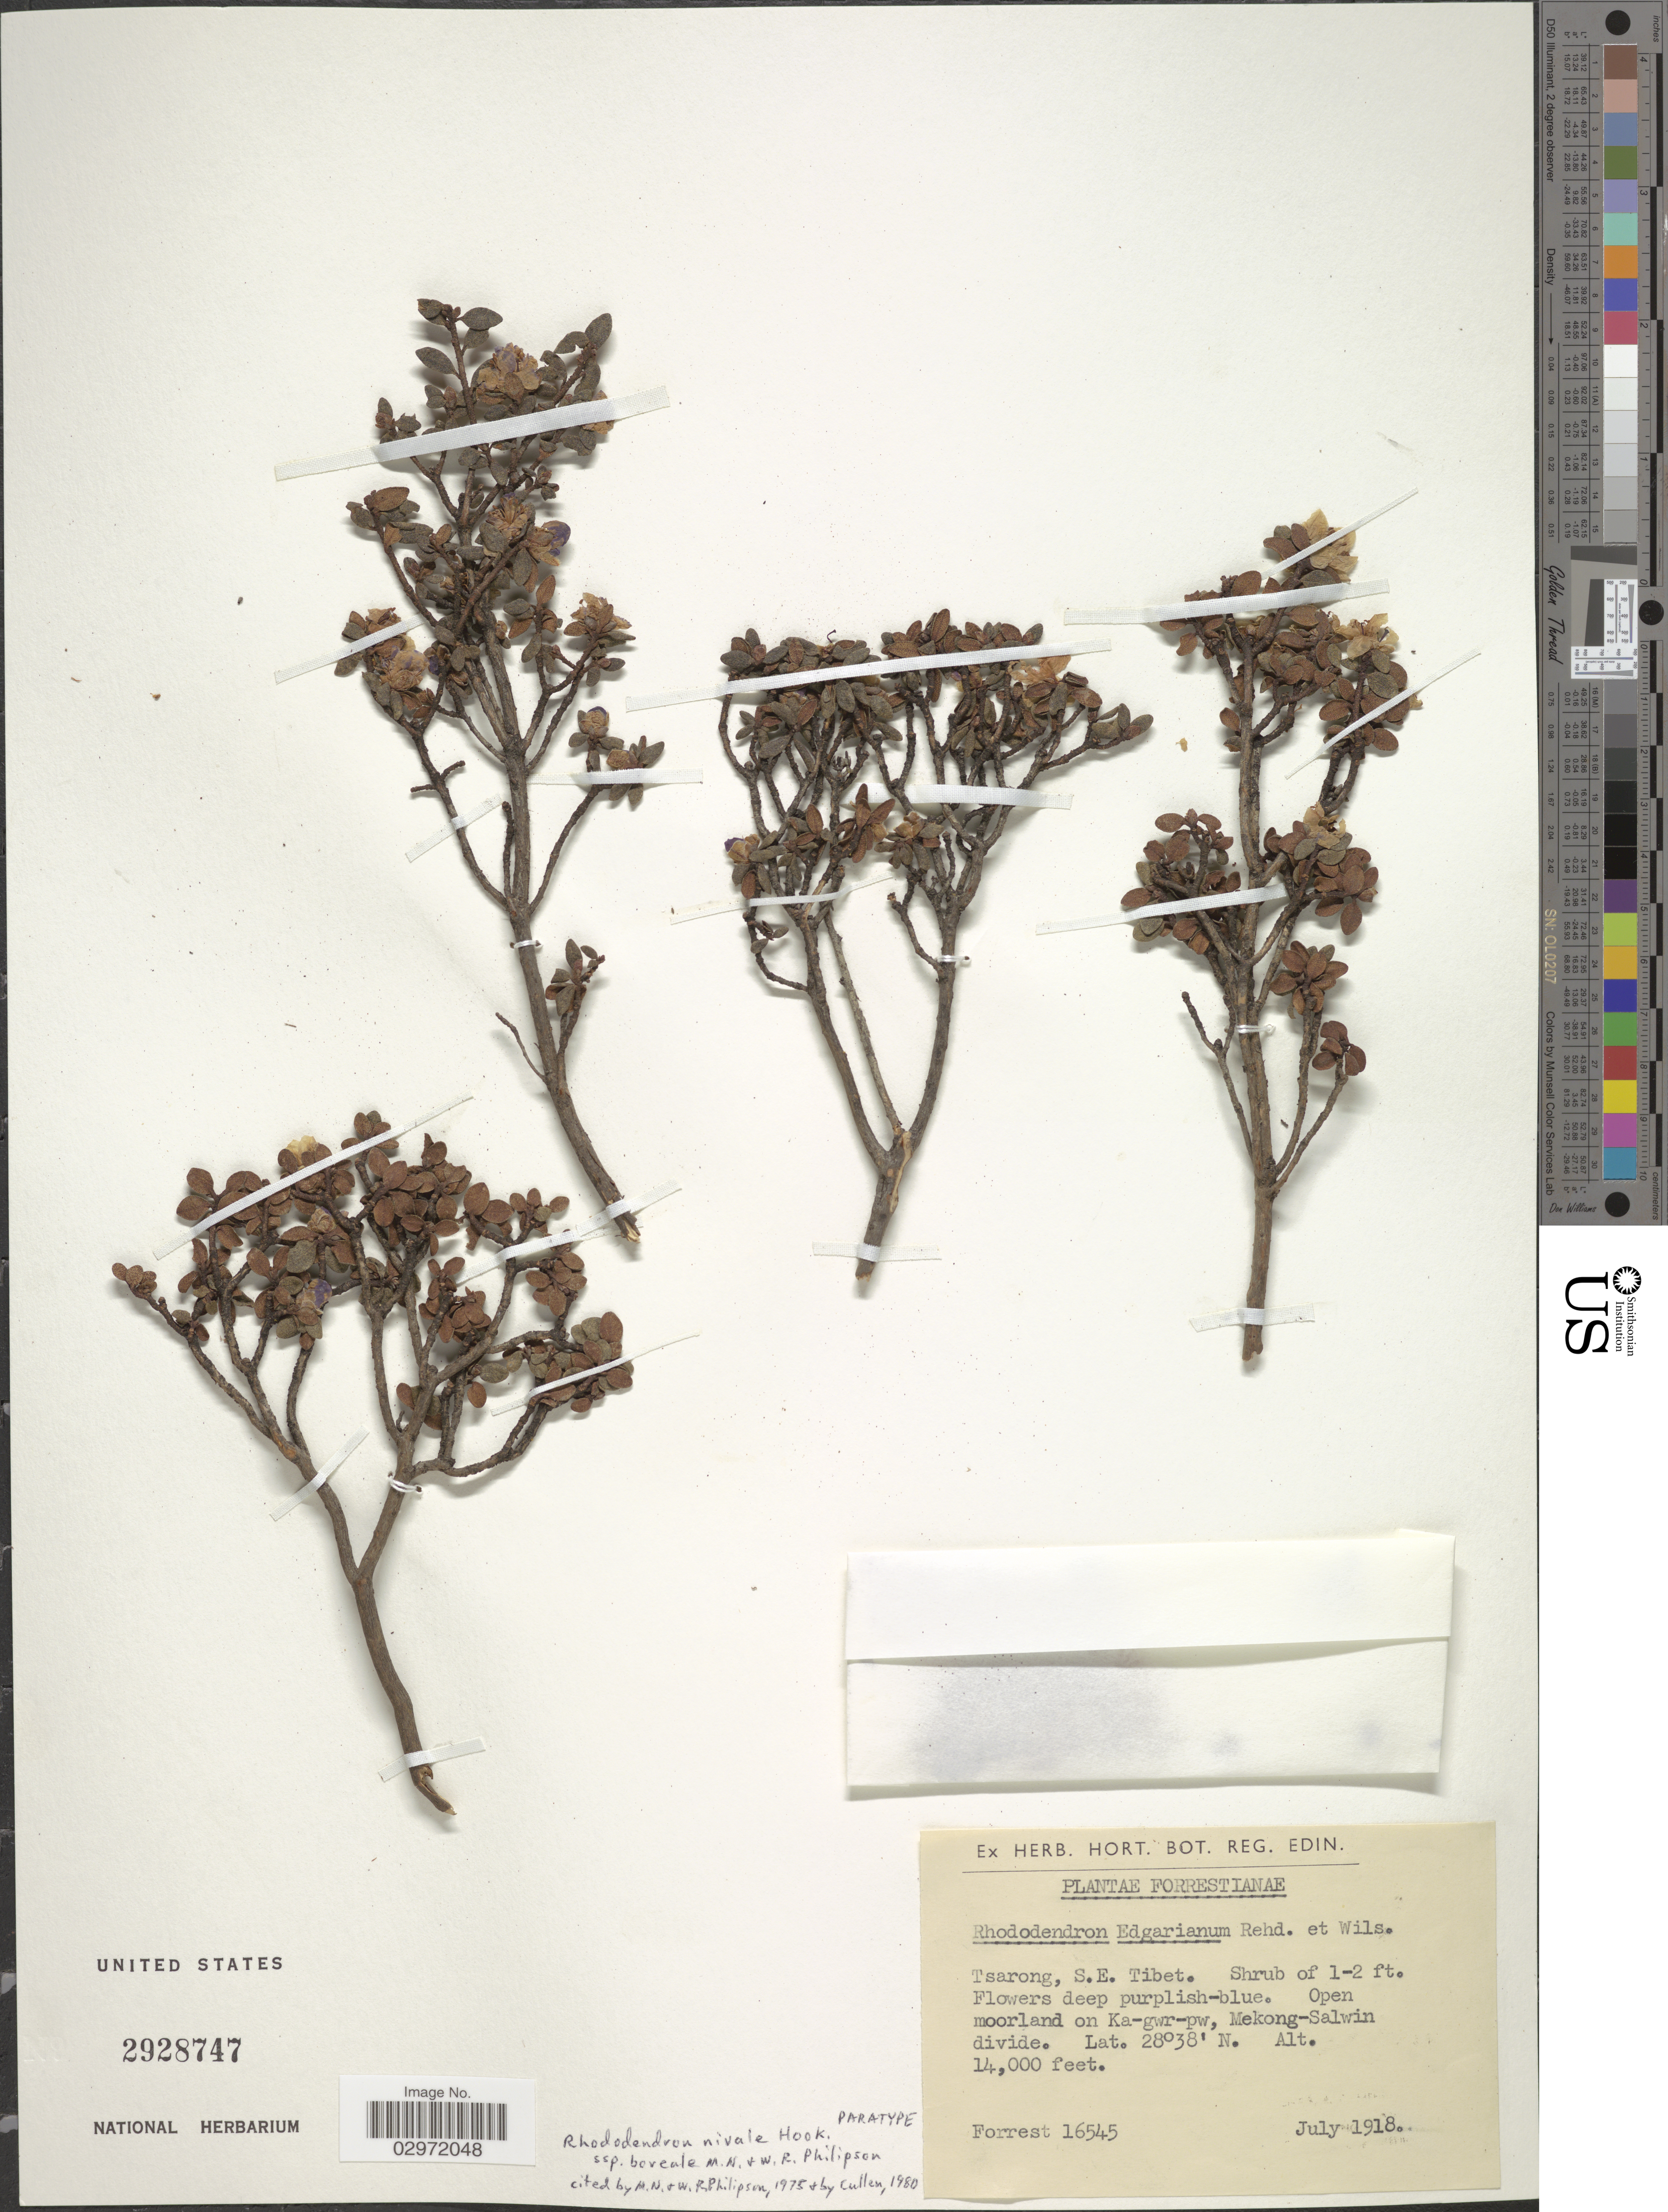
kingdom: Plantae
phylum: Tracheophyta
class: Magnoliopsida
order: Ericales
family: Ericaceae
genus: Rhododendron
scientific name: Rhododendron nivale subsp. boreale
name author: Philipson & M. N. Philipson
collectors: -. Forrest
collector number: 16545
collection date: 1918-07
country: China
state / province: Xizang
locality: Tsarong, S.E. Tibet. Open moorland on Ka-gwr-pw, Mekong-Salwin divide.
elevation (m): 4267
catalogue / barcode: US 2928747